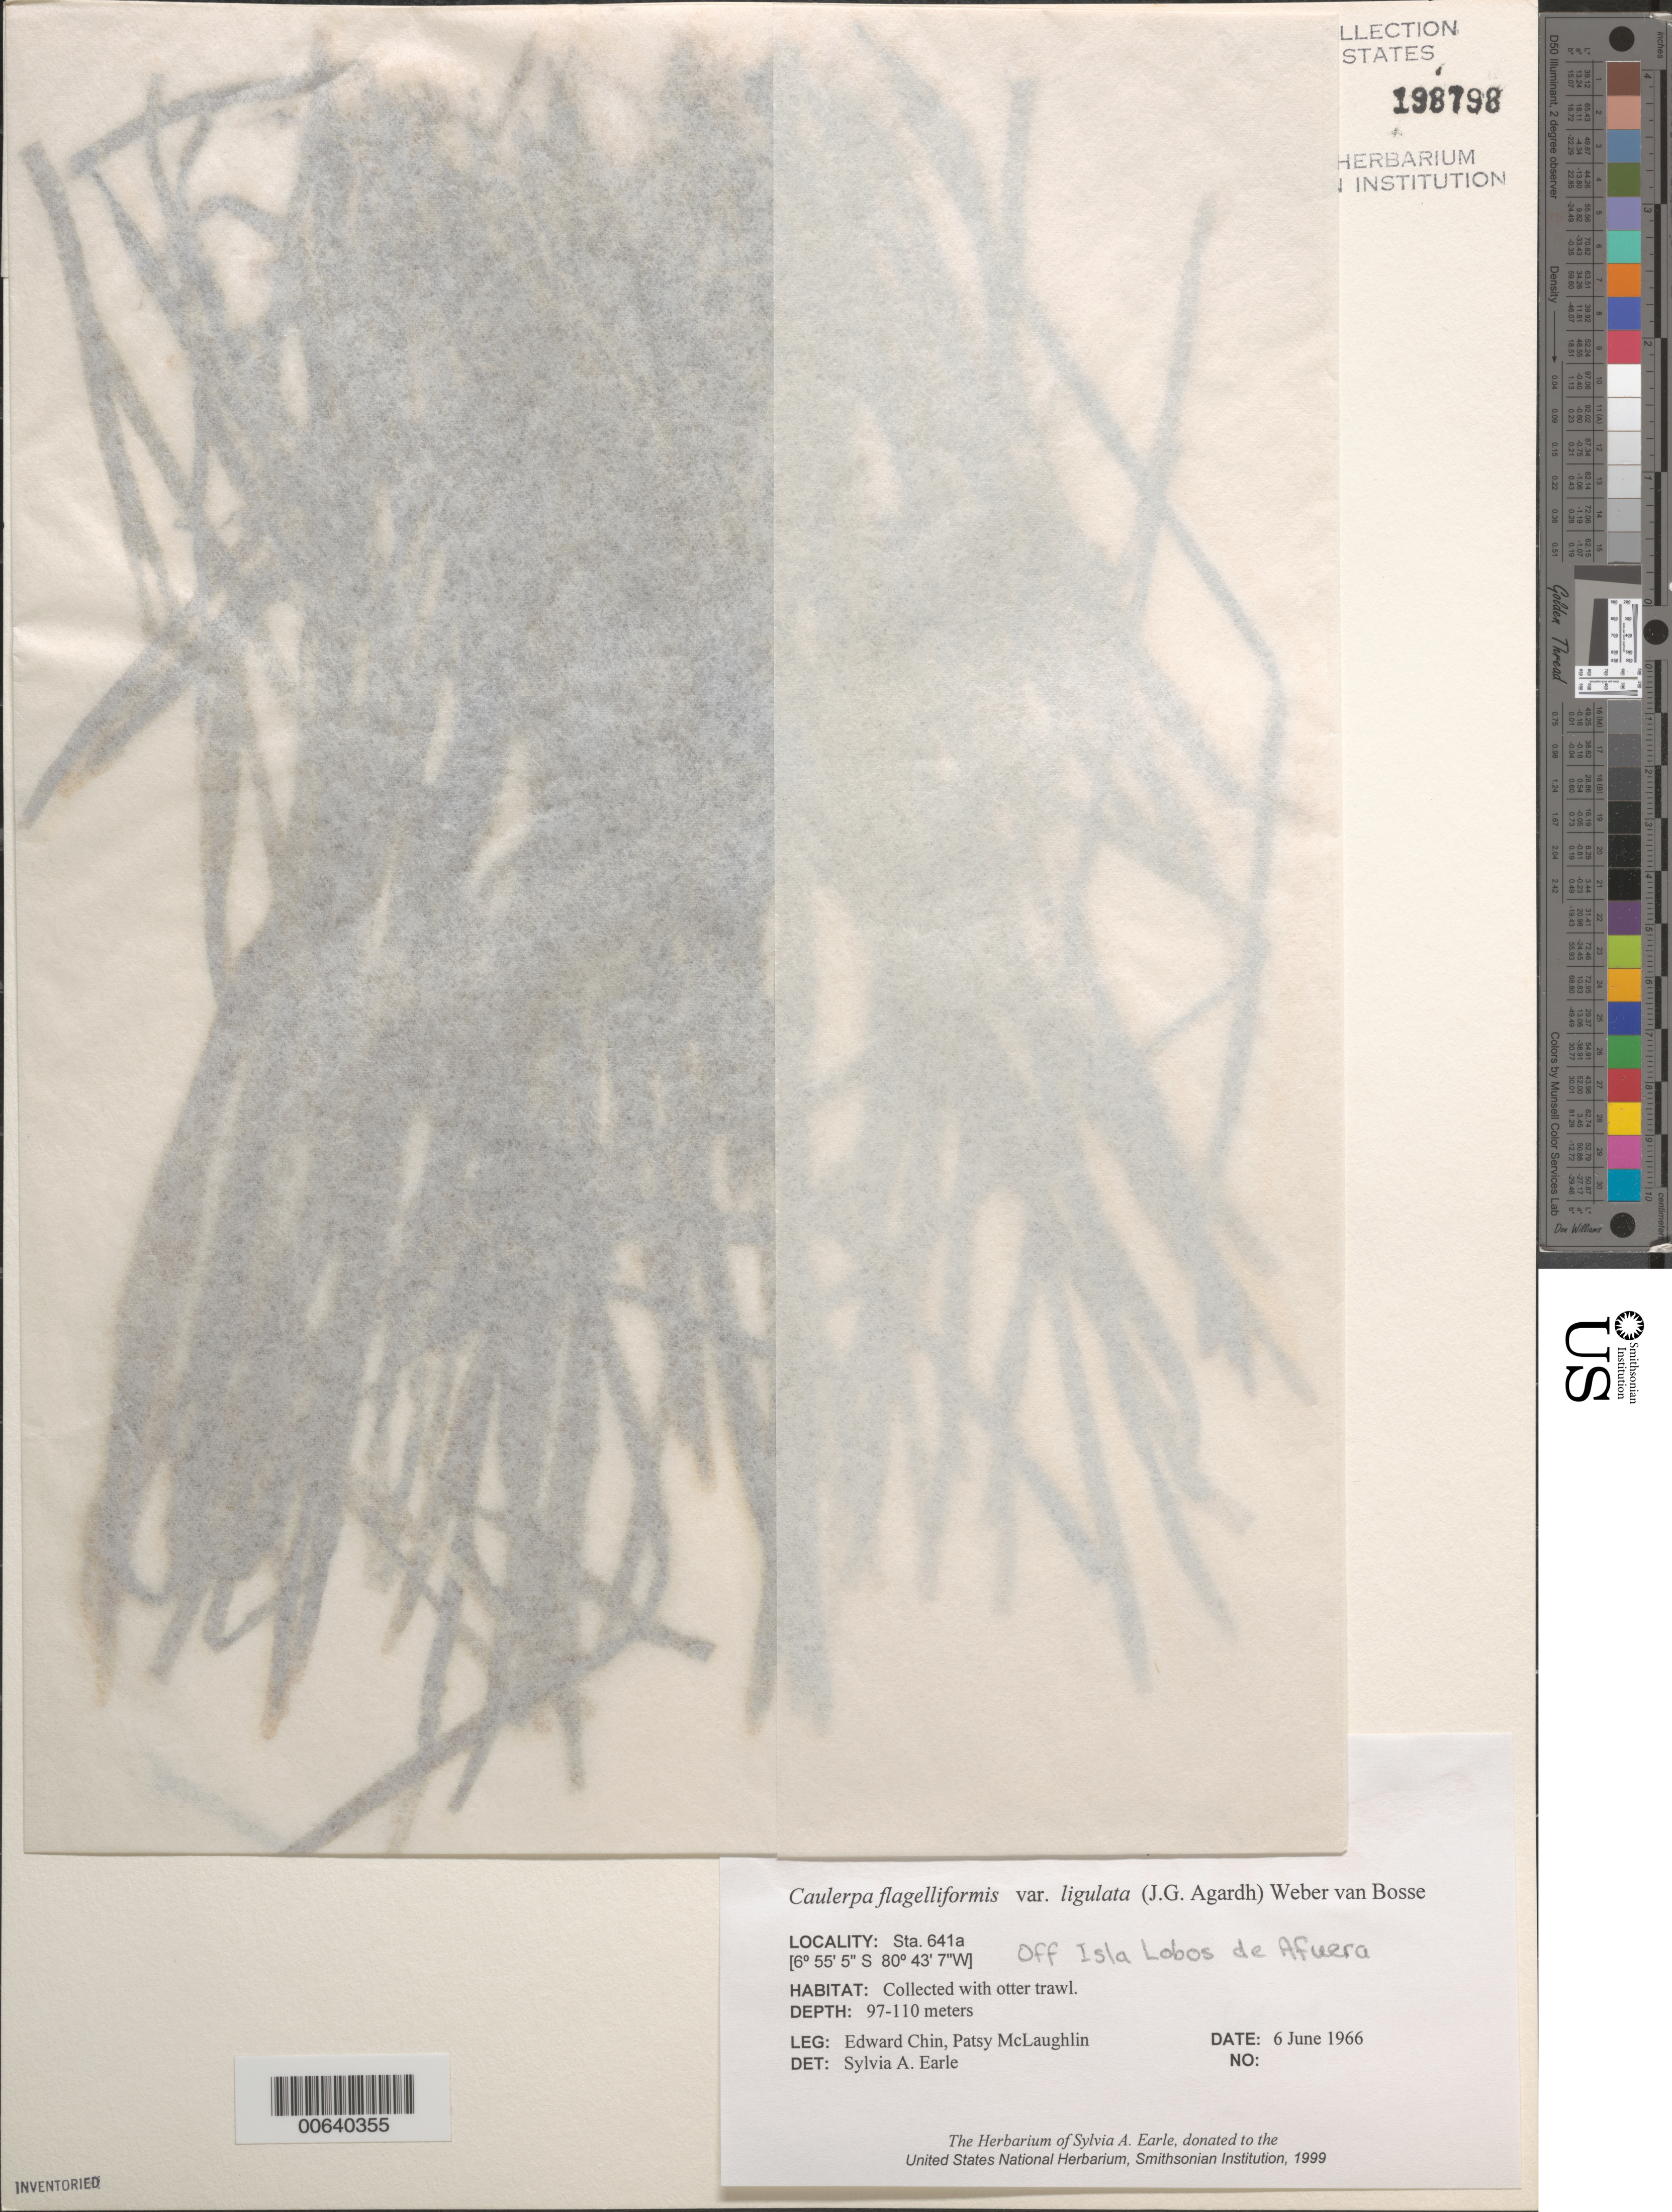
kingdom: Plantae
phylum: Chlorophyta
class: Ulvophyceae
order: Bryopsidales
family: Caulerpaceae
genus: Caulerpa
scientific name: Caulerpa prolifera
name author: (Forssk.) J.V.Lamouroux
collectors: E. Chin & P. McLaughlin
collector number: Station 641a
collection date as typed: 06 Jun 1966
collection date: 1966-06-06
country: Peru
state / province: Lambayeque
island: Lobos Islands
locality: Off Lobos de Afuera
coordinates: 6 55' 5" S, 80 43' 7" W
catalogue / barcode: US 198798